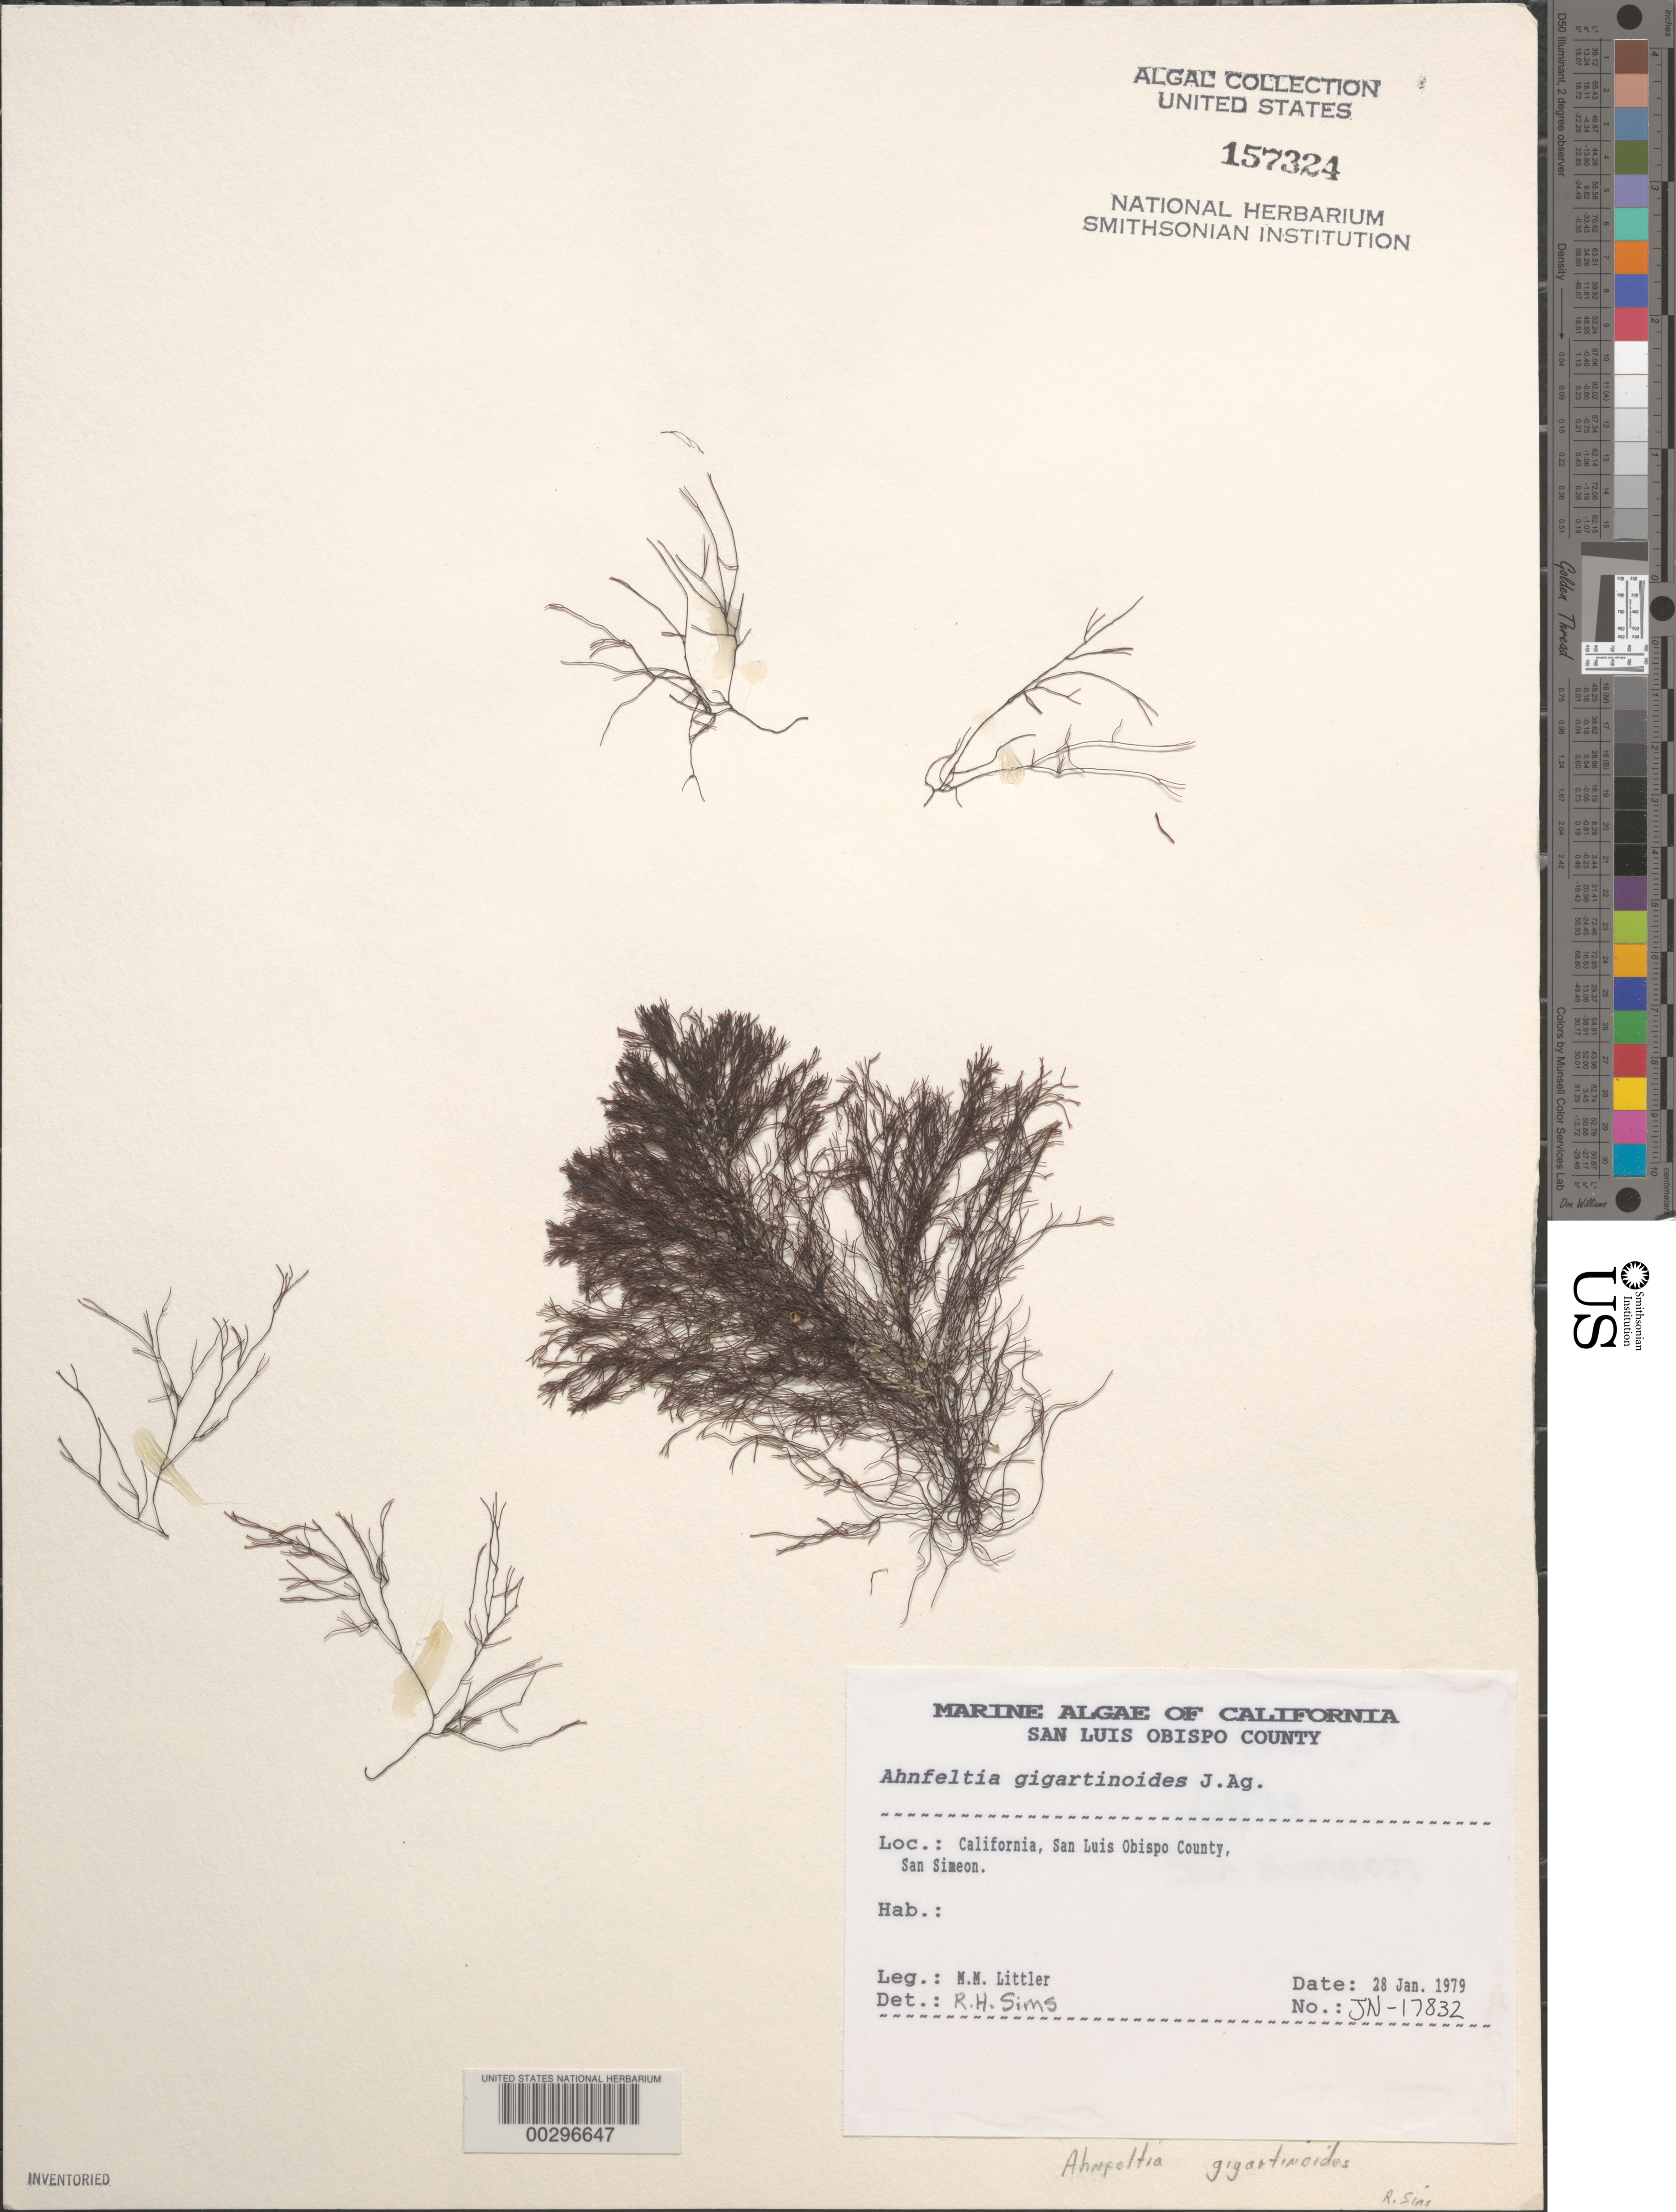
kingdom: Plantae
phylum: Rhodophyta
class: Florideophyceae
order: Ahnfeltiales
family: Ahnfeltiaceae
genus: Ahnfeltia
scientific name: Ahnfeltia gigartinoides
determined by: Sims, Robert H.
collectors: M. M. Littler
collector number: Jn-17832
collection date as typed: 28 Jan 1979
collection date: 1979-01-28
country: United States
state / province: California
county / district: San Luis Obispo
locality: San Simeon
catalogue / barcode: US 157324